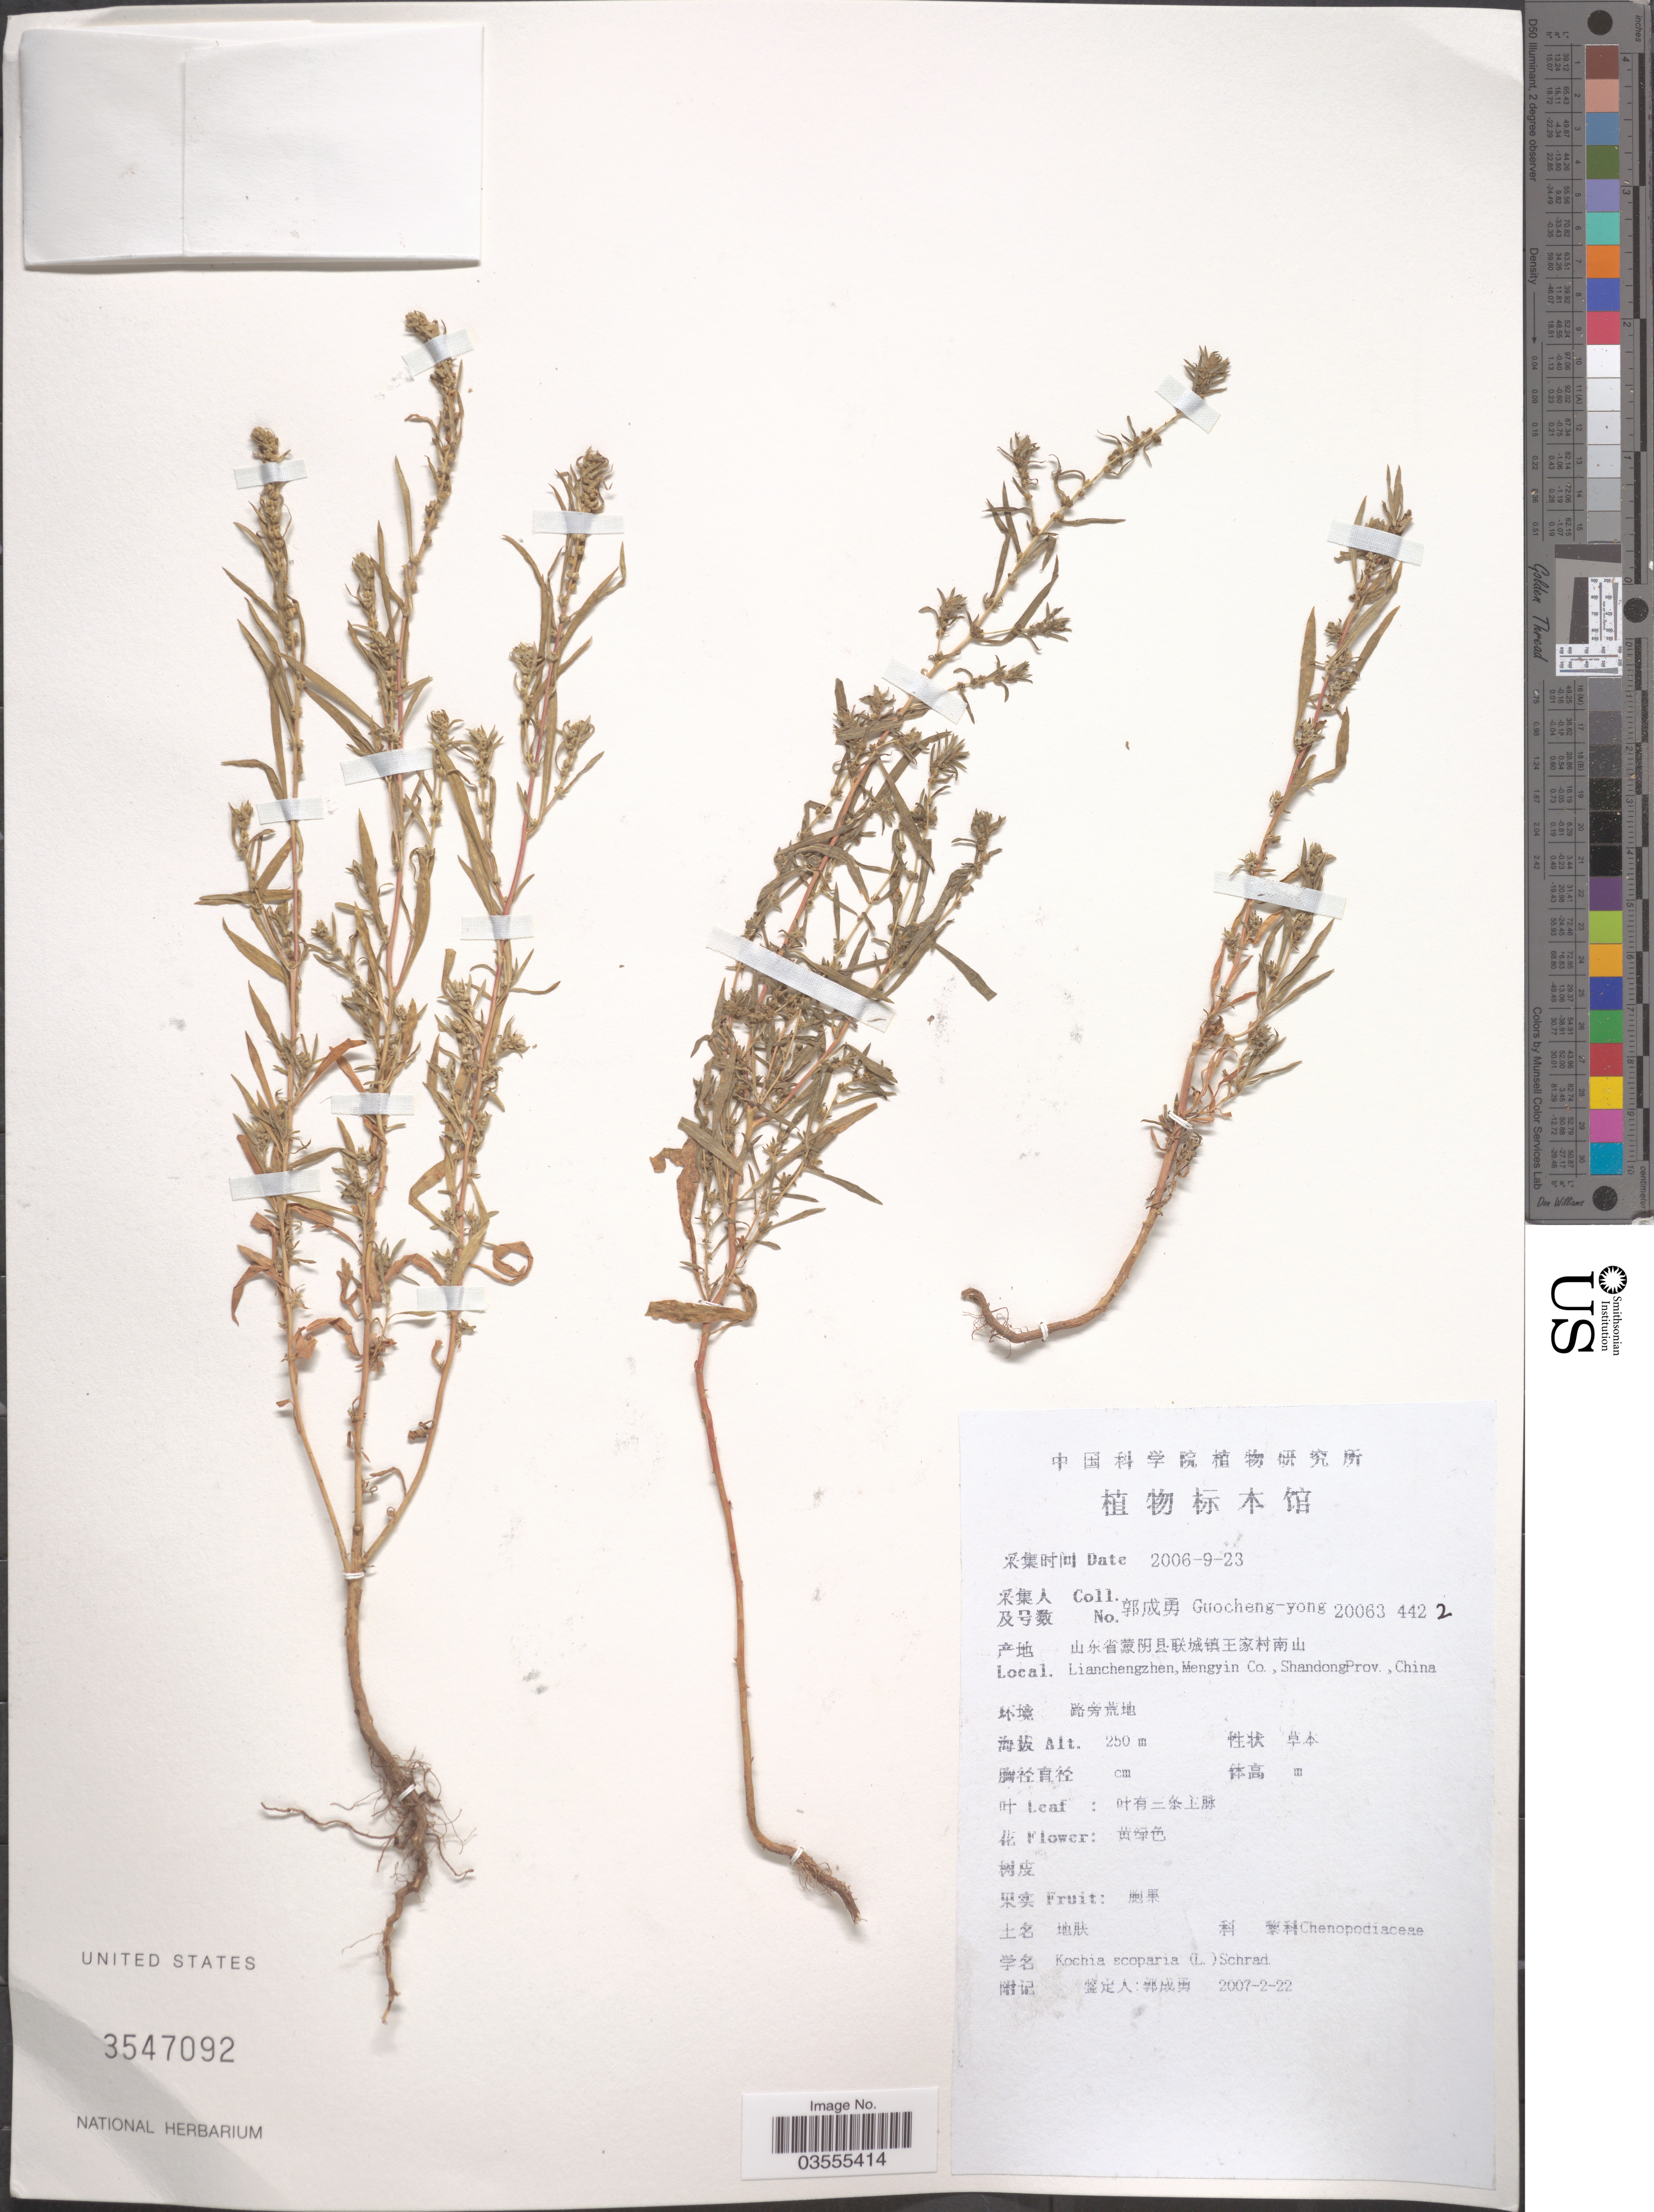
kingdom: Plantae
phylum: Tracheophyta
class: Magnoliopsida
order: Caryophyllales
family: Amaranthaceae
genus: Bassia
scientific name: Bassia scoparia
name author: (L.) Voss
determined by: U.S. National Herbarium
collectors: Guo cheng-yong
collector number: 20063 4422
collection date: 2006-09-23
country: China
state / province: Shandong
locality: Lianchengzhen, Mengyin Co., Shandong Prov.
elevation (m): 250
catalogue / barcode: US 3547092